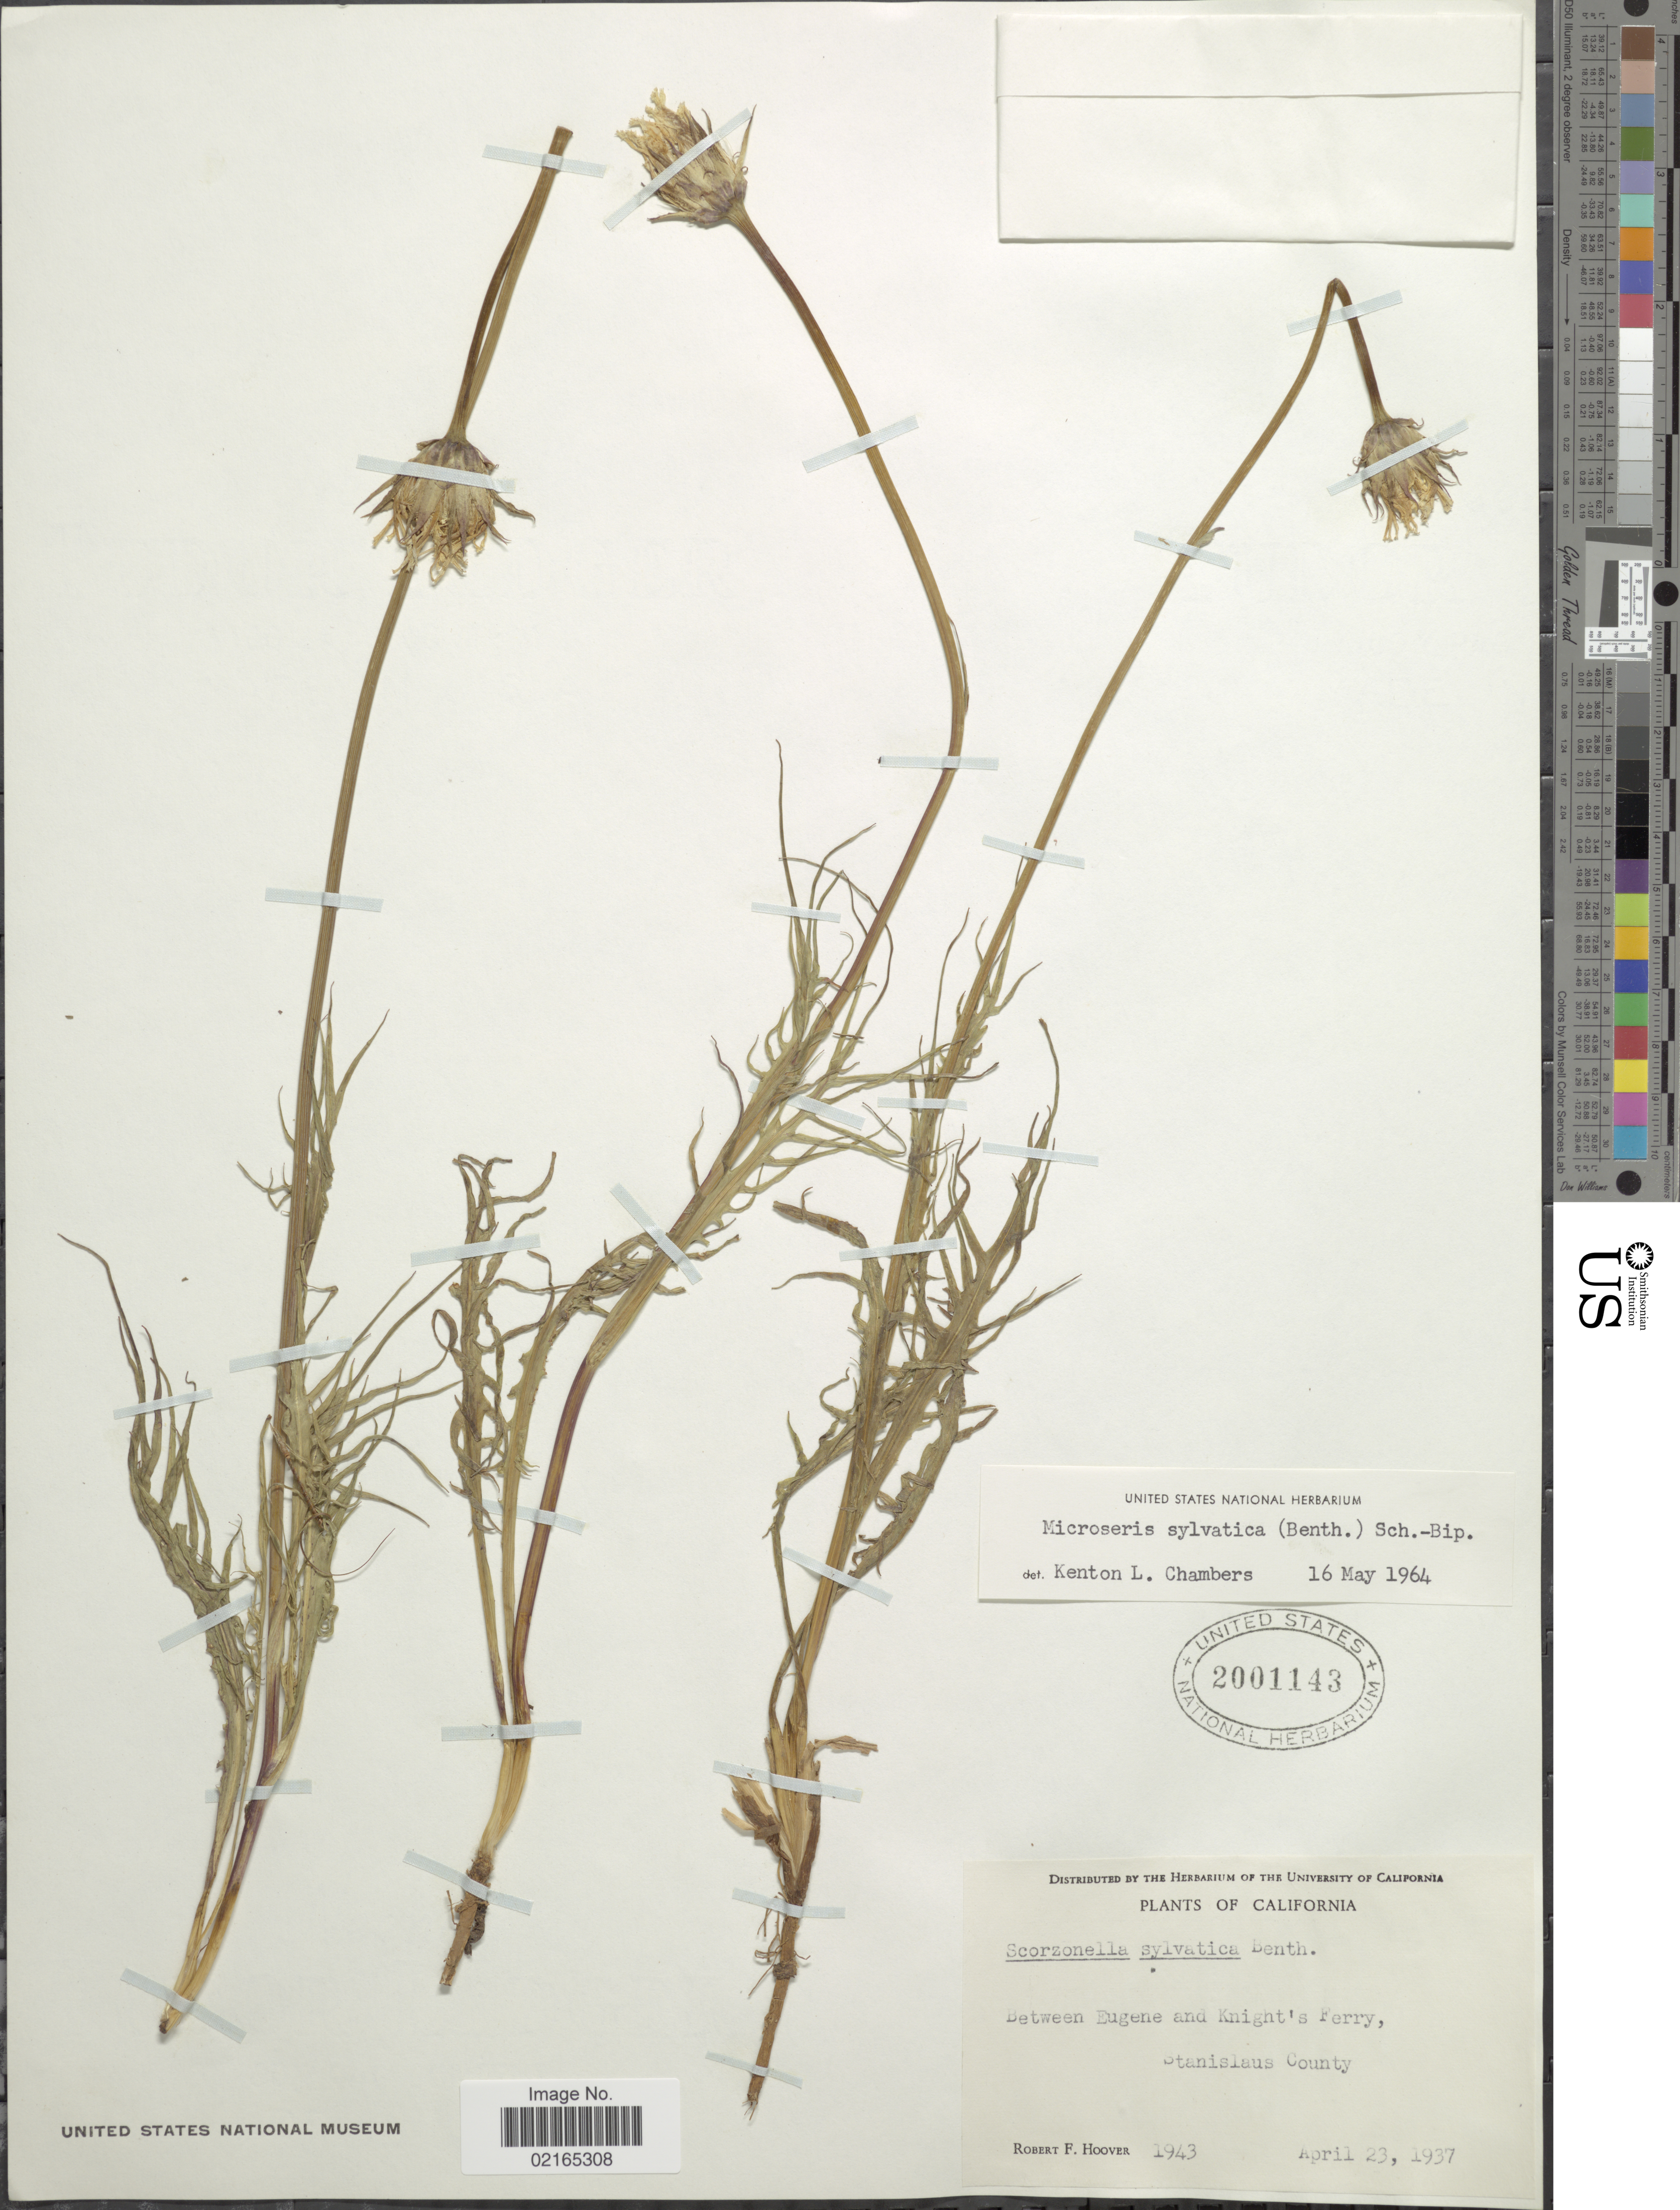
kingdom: Plantae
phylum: Tracheophyta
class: Magnoliopsida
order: Asterales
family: Asteraceae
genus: Microseris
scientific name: Microseris sylvatica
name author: (Benth.) Sch. Bip.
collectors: R. F. Hoover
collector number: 1943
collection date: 1937-04-23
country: United States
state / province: California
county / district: Stanislaus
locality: Between Eugene and Knight's Ferry, Stanislaus County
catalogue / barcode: US 2001143